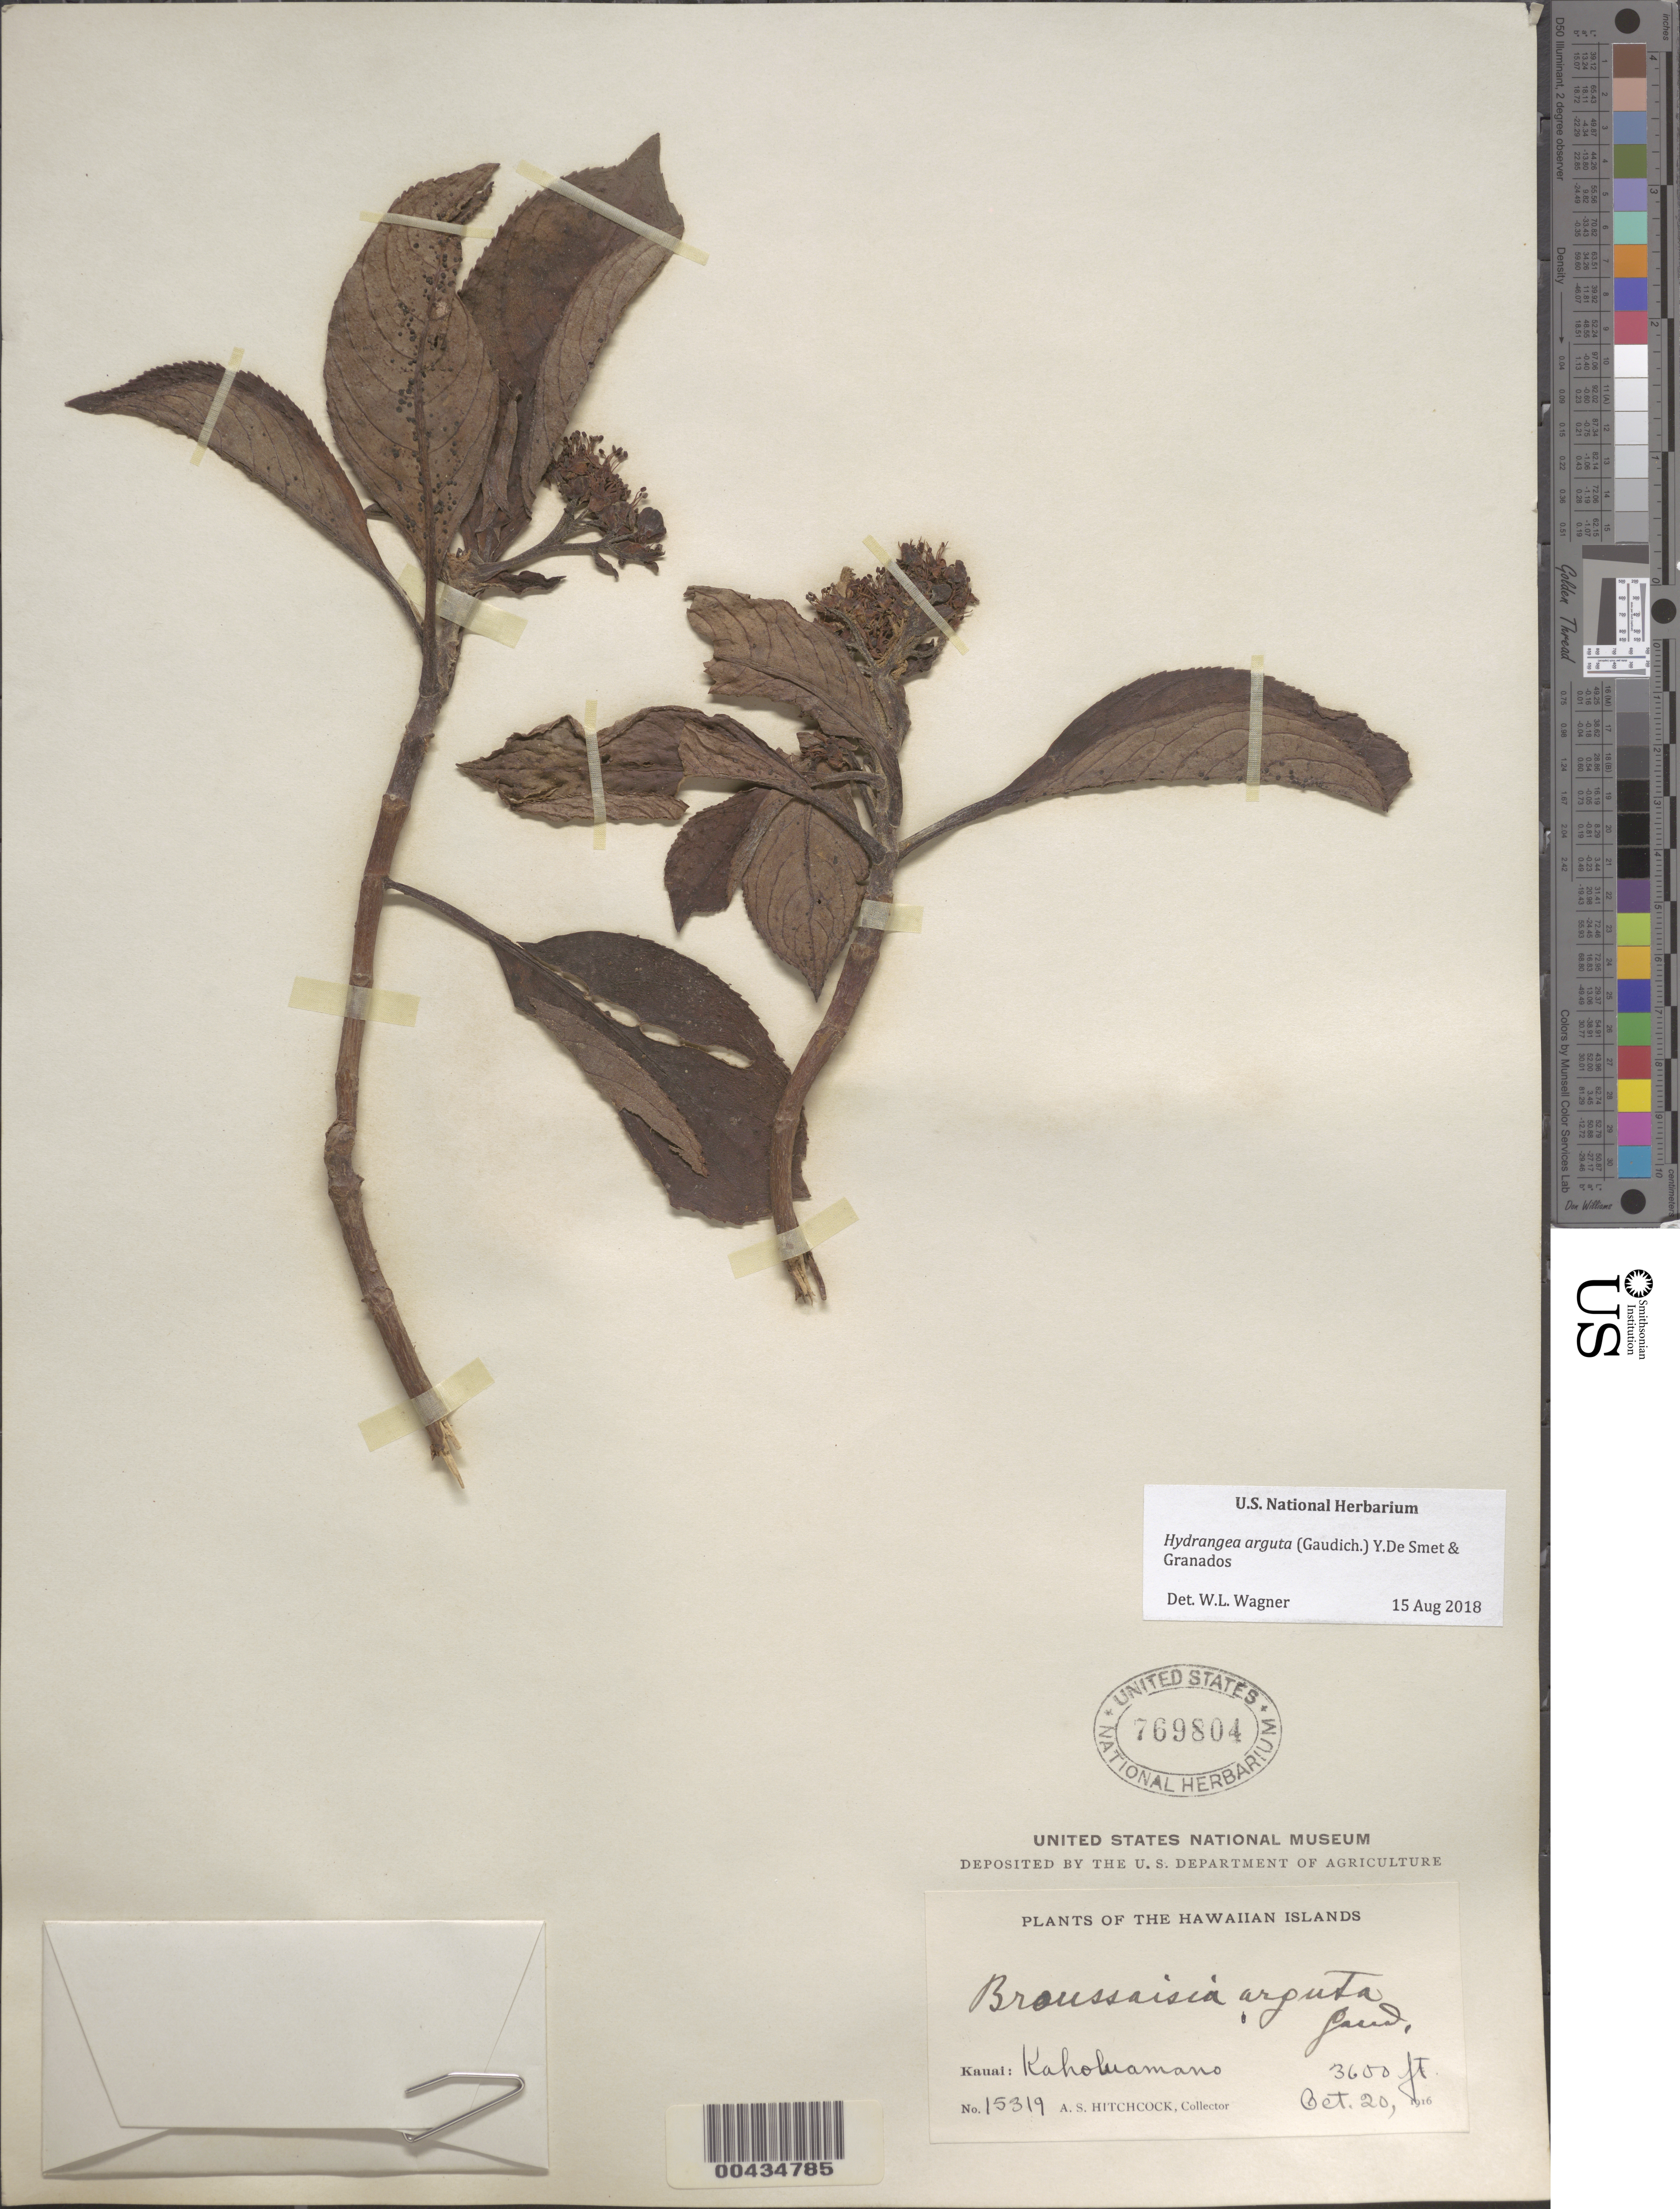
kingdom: Plantae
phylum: Tracheophyta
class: Magnoliopsida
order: Cornales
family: Hydrangeaceae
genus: Hydrangea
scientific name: Hydrangea arguta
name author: (Gaudich.) Y. De Smet & C. Granados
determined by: Wagner, W. L., (BOT), Smithsonian Institution - National Museum of Natural History (UNITED STATES)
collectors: A. S. Hitchcock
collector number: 15319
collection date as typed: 20 Oct 1916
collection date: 1916-10-20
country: United States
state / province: Hawaii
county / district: Kauai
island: Kaua'i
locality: Kaholuamano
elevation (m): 1097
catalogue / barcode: US 769804